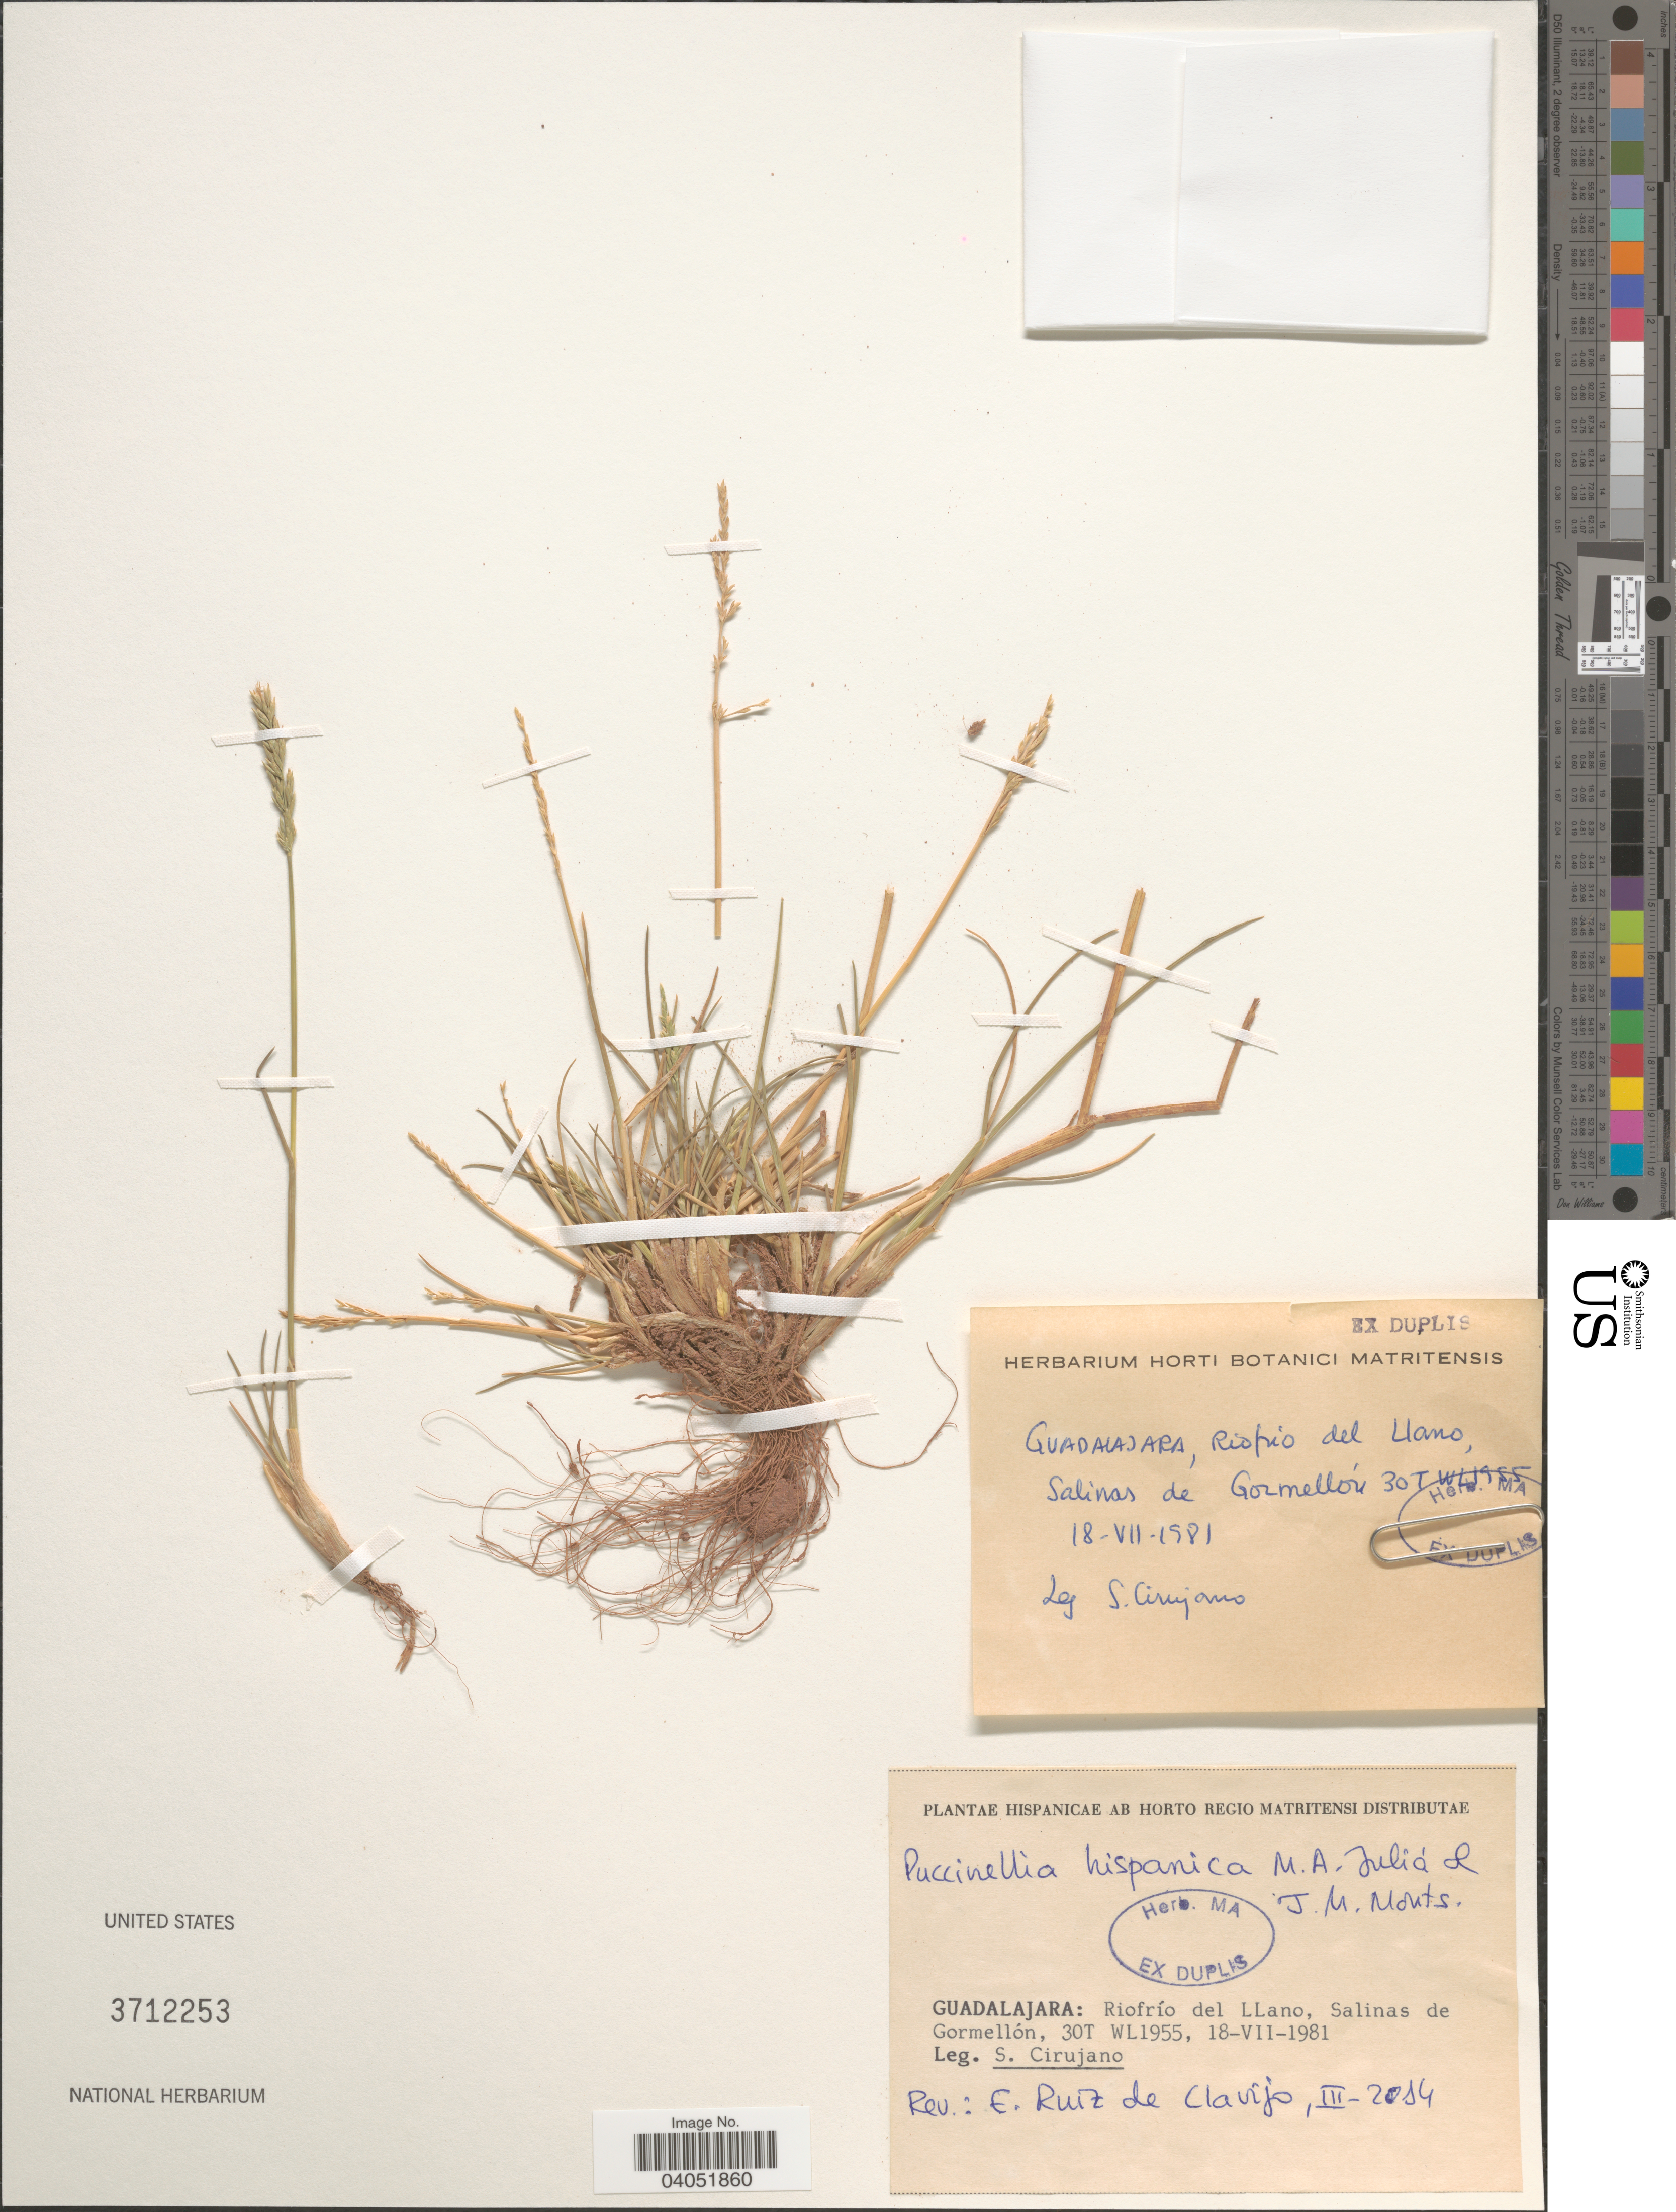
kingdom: Plantae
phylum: Tracheophyta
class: Liliopsida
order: Poales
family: Poaceae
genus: Puccinellia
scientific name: Puccinellia hispanica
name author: Julià & G. Monts.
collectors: S. Cirujano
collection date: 1981-07-18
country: Spain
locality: Hispanicae ab Horto Regio Matritensi. Guadalajara: Riofrío del Llano, Salinas de Gormellón, 30T WL1955.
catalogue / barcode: US 3712253